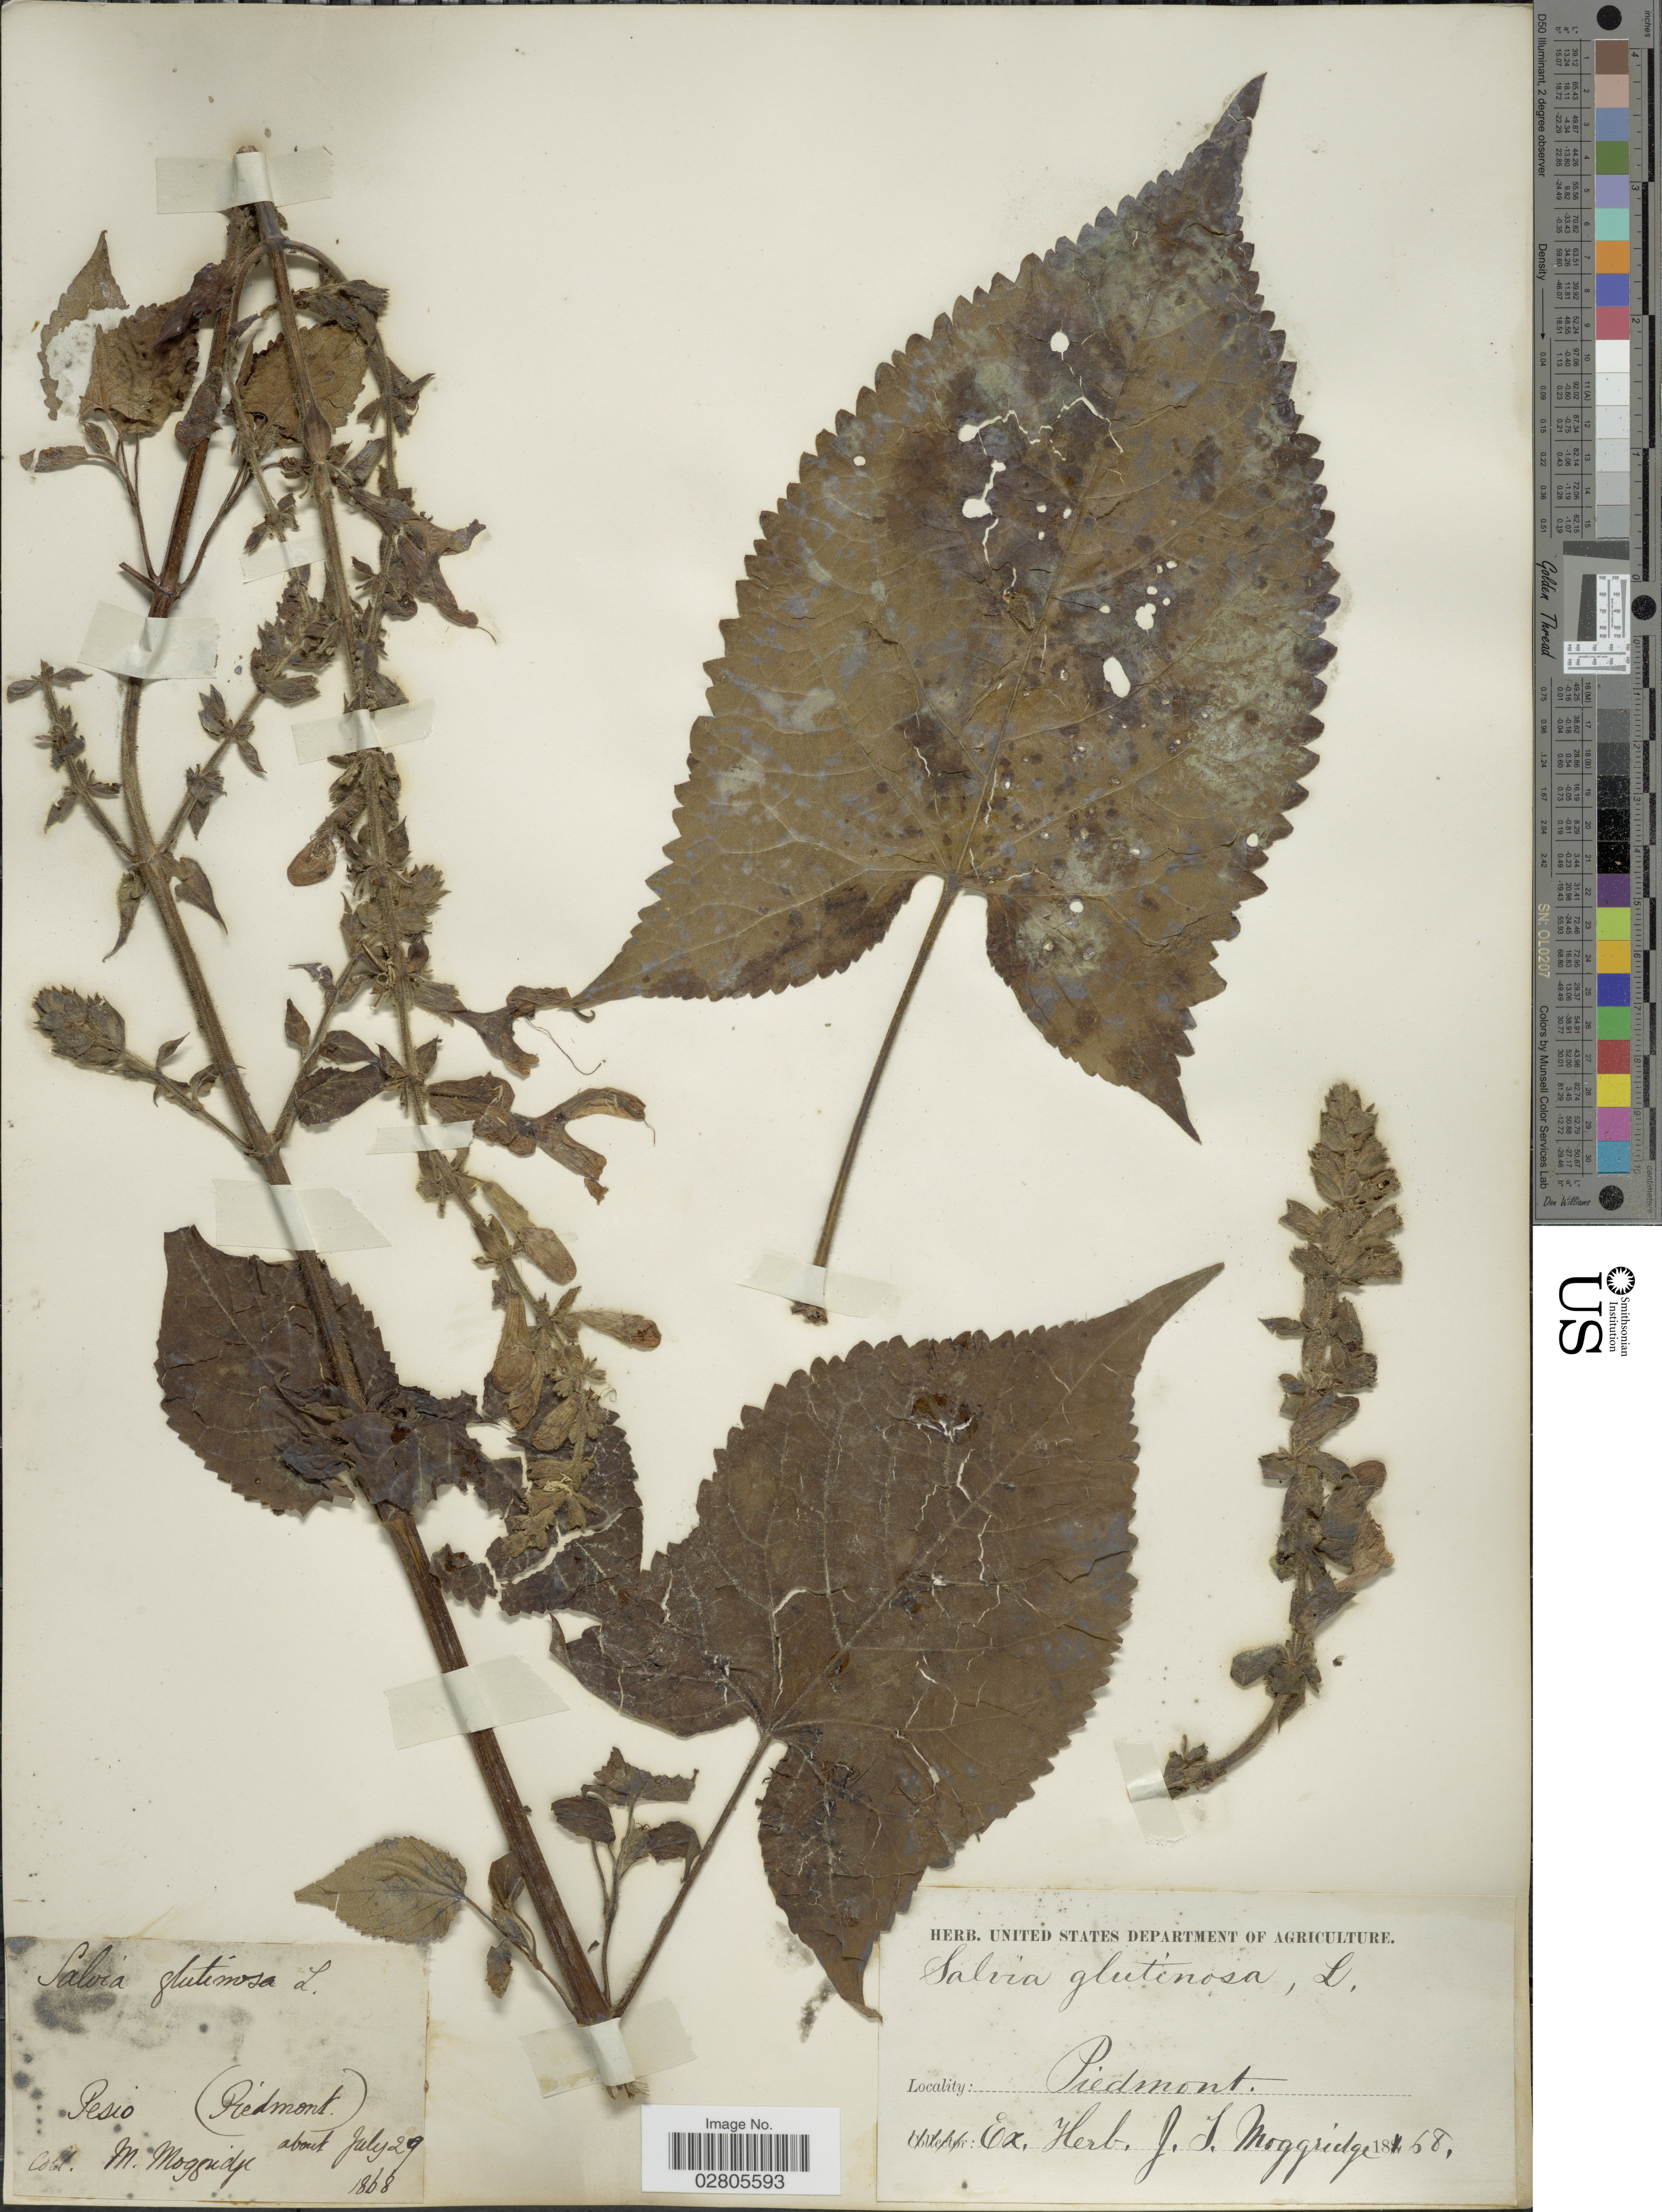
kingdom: Plantae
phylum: Tracheophyta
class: Magnoliopsida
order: Lamiales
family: Lamiaceae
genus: Salvia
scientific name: Salvia glutinosa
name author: L.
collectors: M. Moggridge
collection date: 1868-07-29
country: Italy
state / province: Piedmont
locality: Pesio.